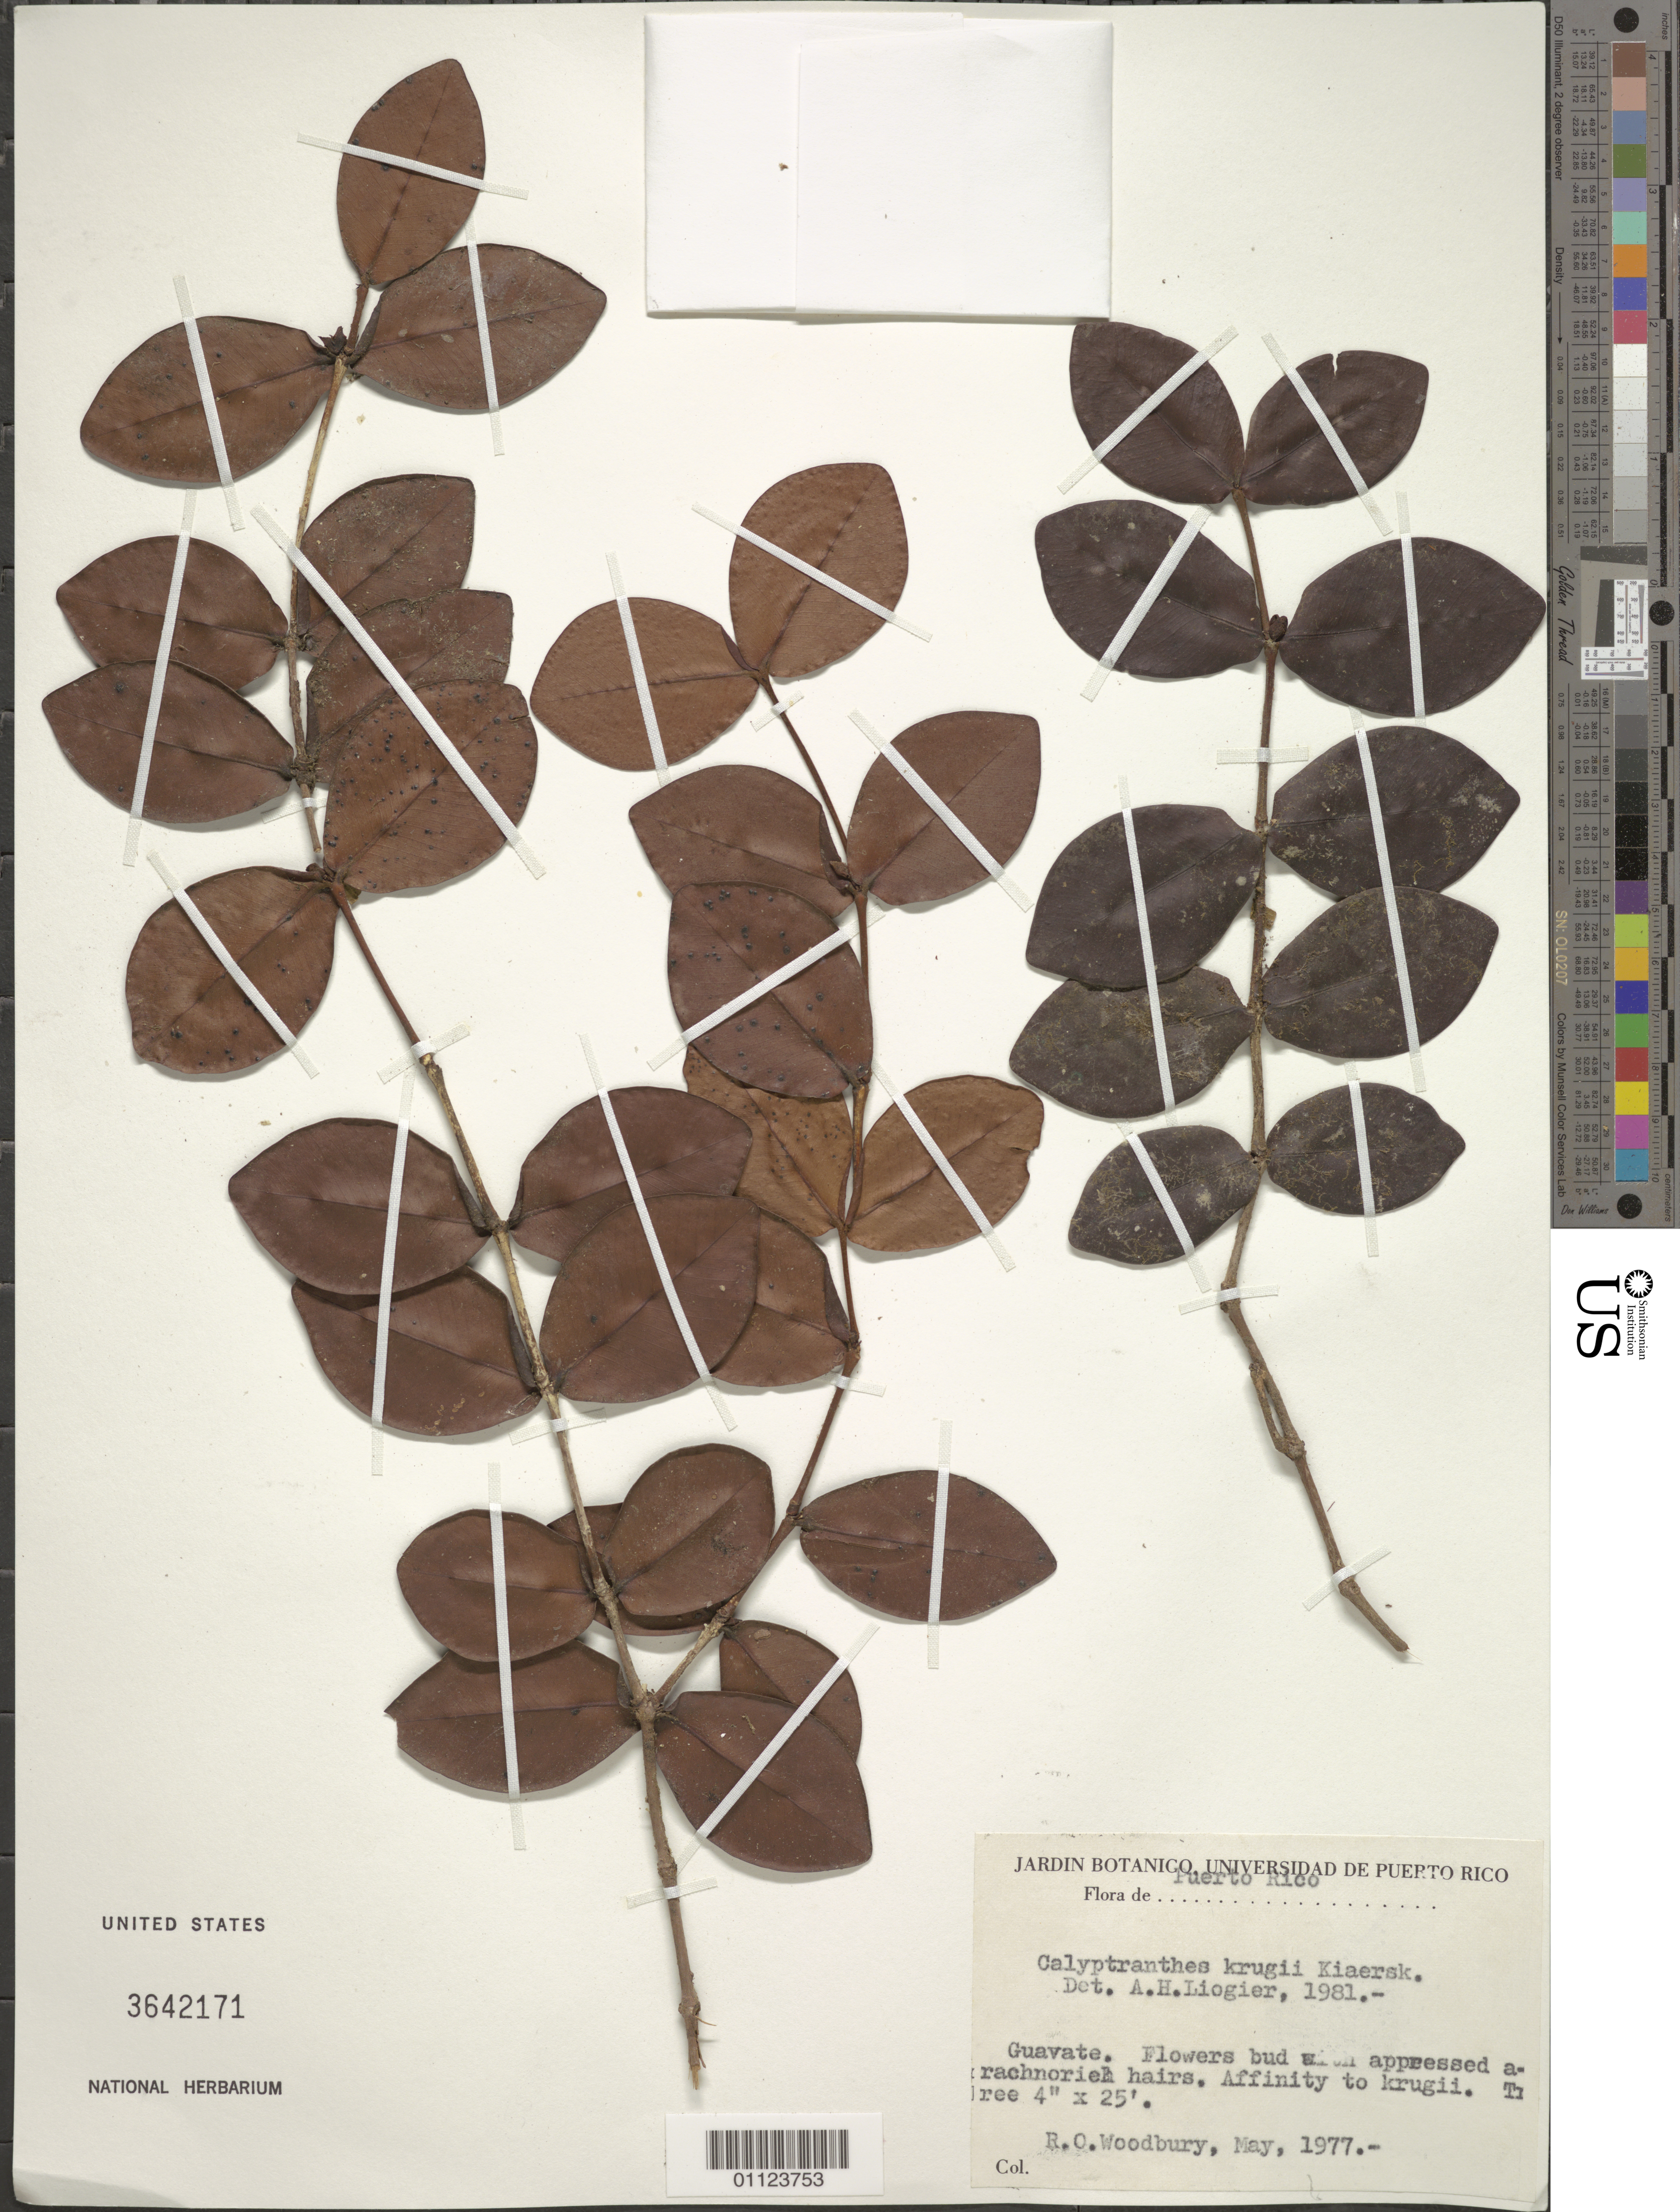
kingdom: Plantae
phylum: Tracheophyta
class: Magnoliopsida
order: Myrtales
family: Myrtaceae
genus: Myrcia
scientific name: Myrcia krugii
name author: (Kiaersk.) E. Lucas & Acev.-Rodr.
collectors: R. O. Woodbury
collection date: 1977-05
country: Puerto Rico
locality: Guavate.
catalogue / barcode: US 3642171